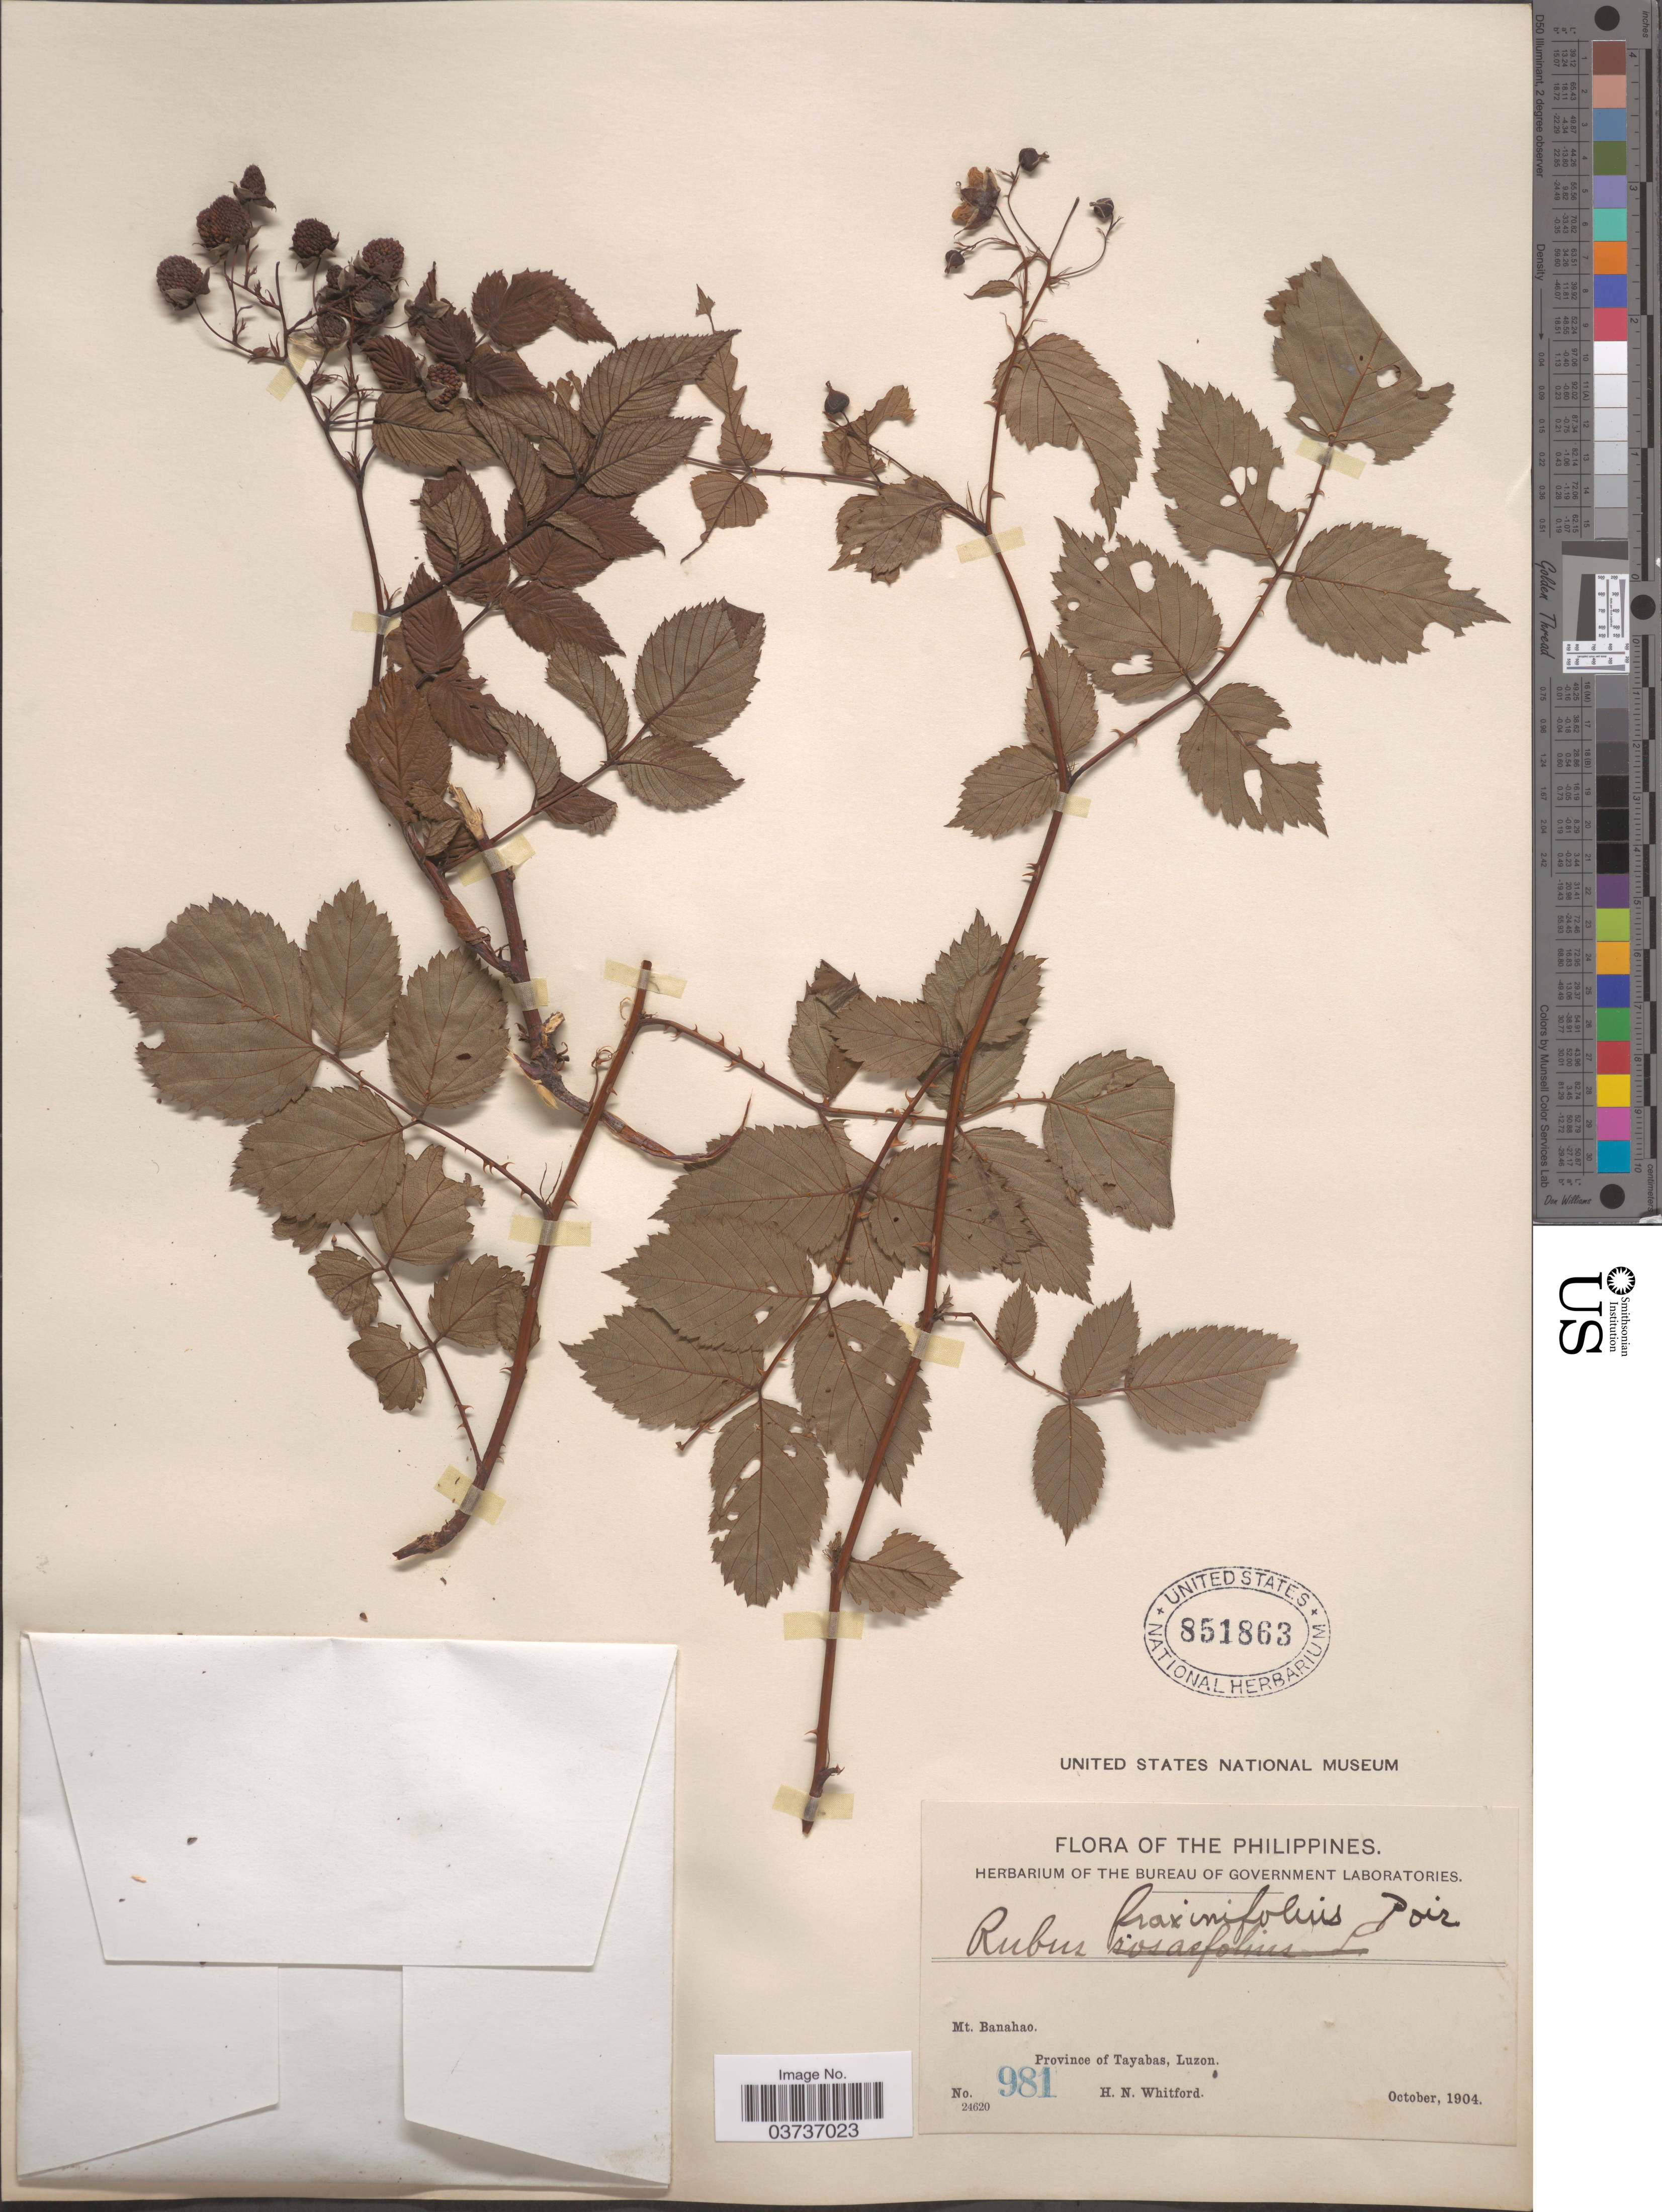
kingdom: Plantae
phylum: Tracheophyta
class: Magnoliopsida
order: Rosales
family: Rosaceae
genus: Rubus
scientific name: Rubus fraxinifolius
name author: Hayata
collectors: H. N. Whitford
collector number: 981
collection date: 1904-10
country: Philippines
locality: Mt. Banahao, Province of Tayabas, Luzon.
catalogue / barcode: US 851863